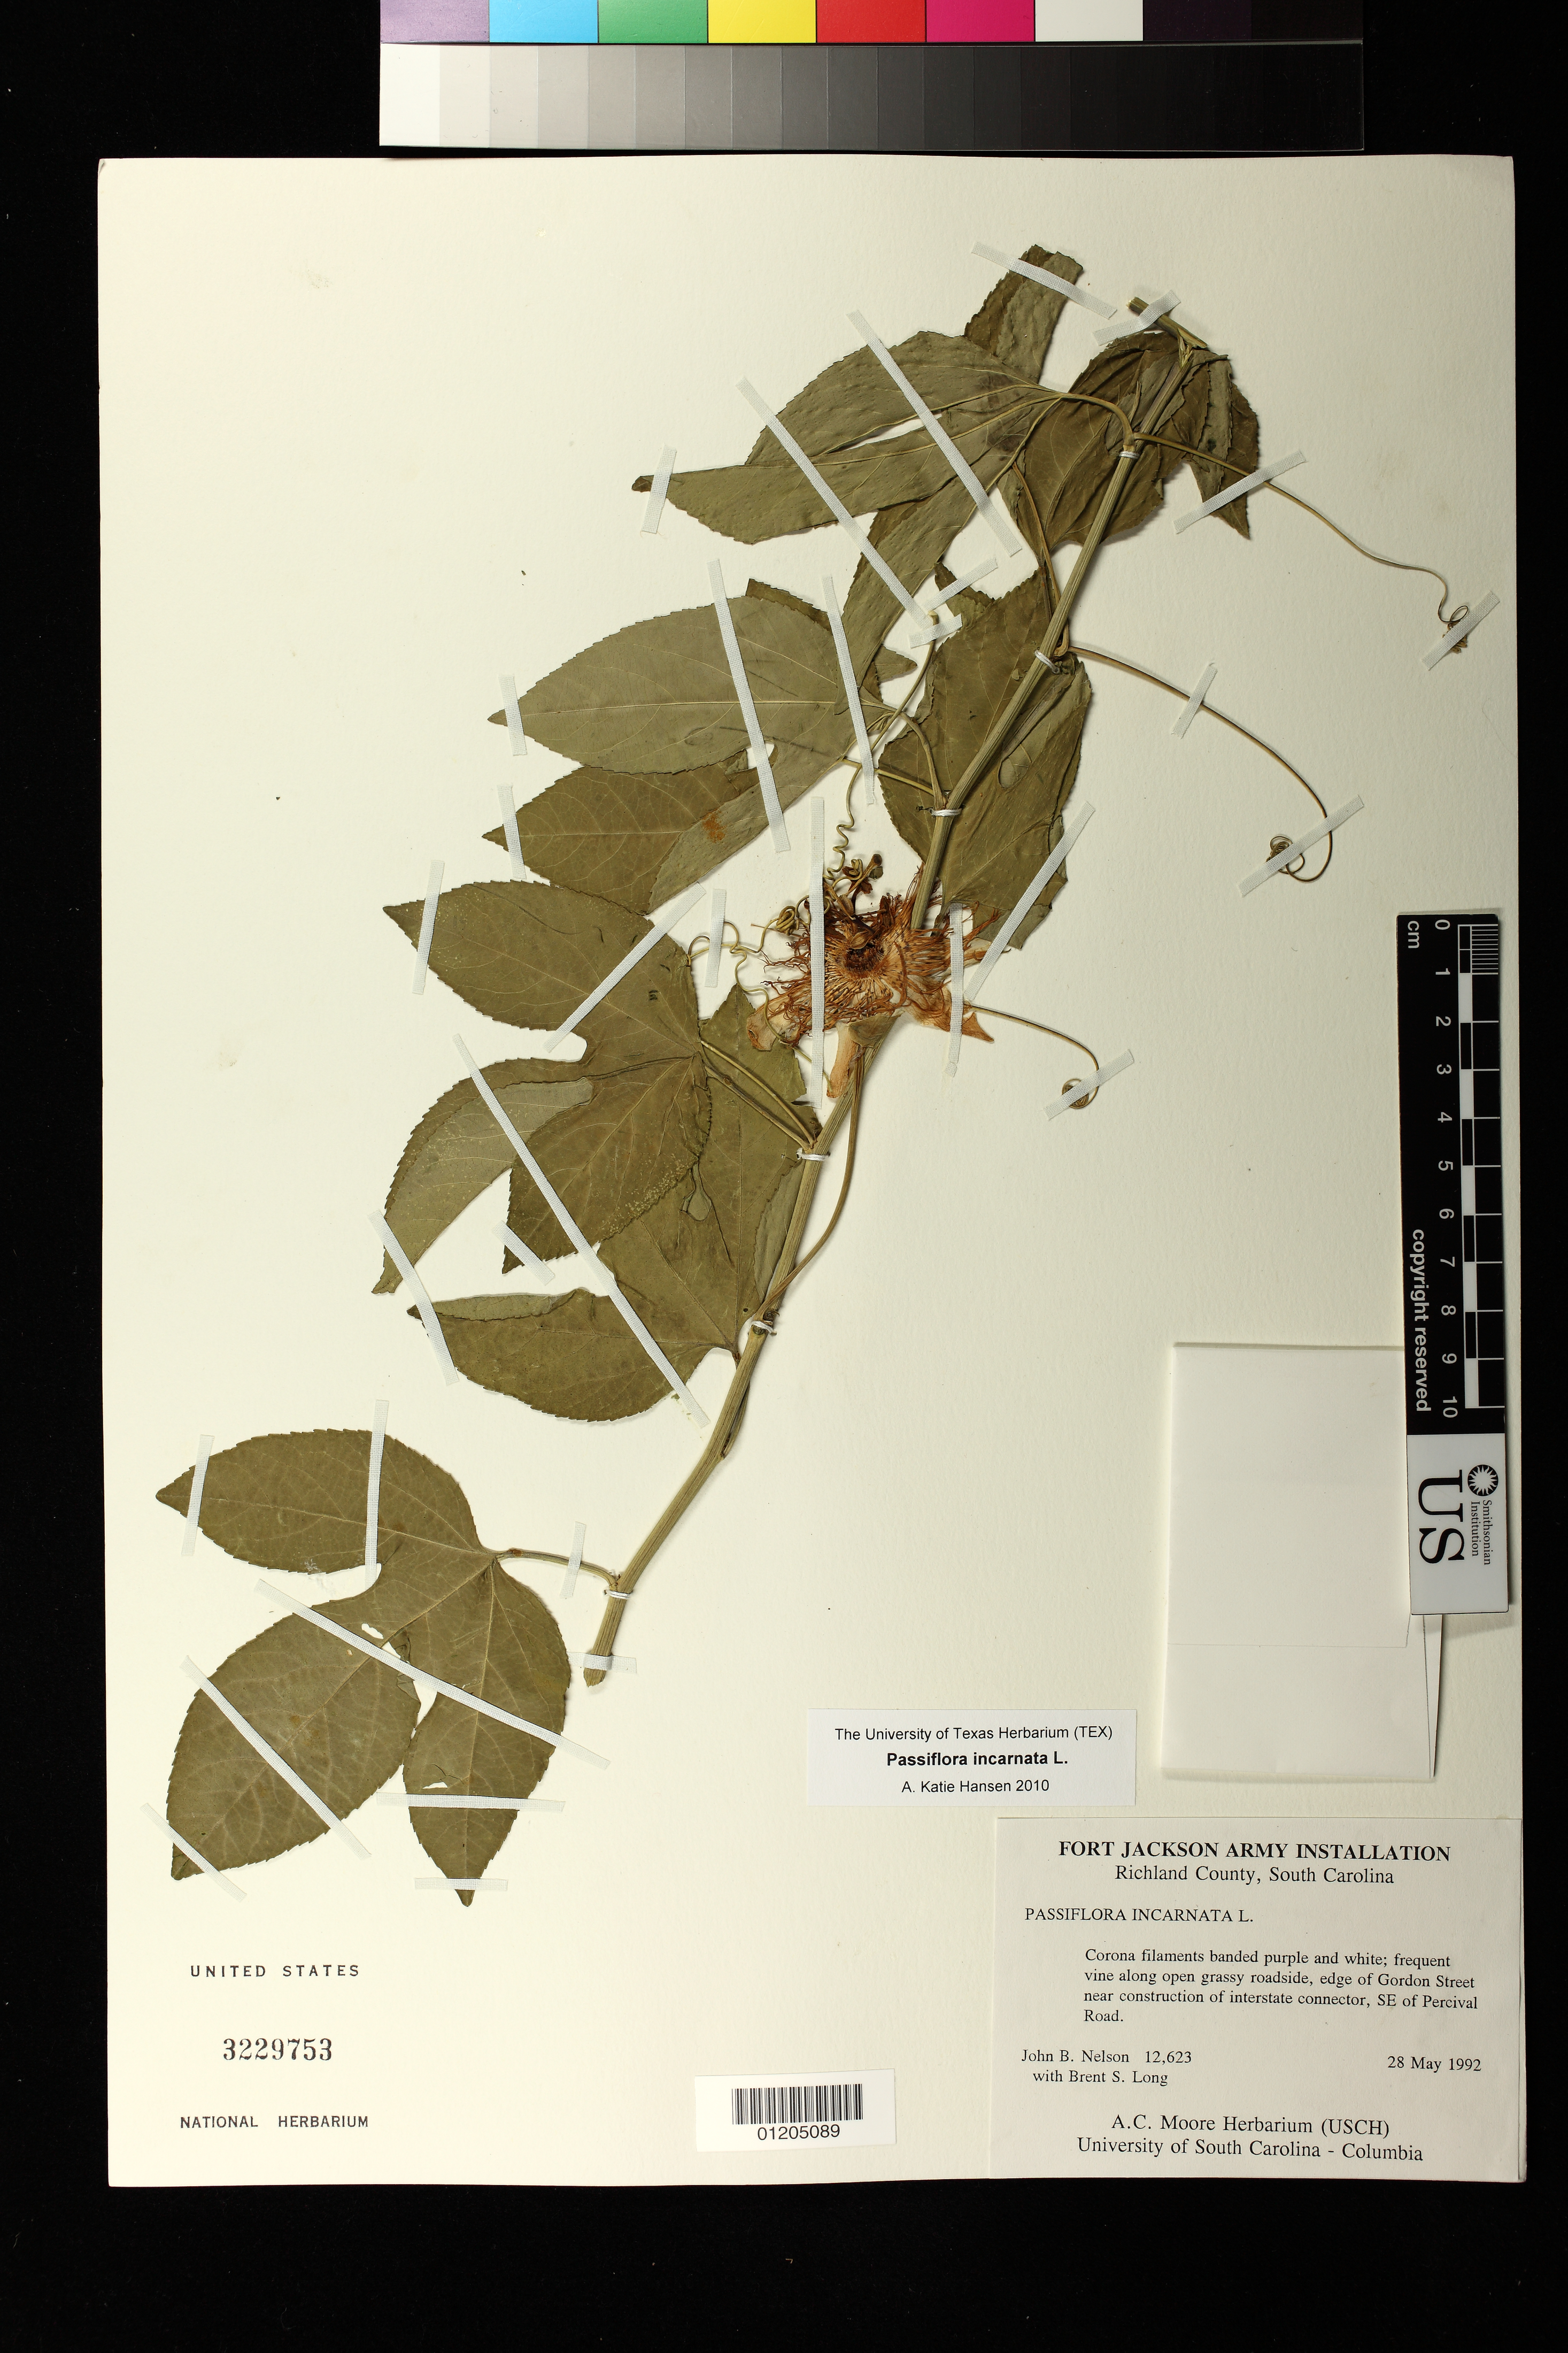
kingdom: Plantae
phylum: Tracheophyta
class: Magnoliopsida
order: Malpighiales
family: Passifloraceae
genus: Passiflora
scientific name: Passiflora incarnata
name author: L.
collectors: J. Nelson & B. Long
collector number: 12,623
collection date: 1992-05-28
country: United States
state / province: South Carolina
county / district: Richland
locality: Fort Jackson Army Installation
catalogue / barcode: US 3229753